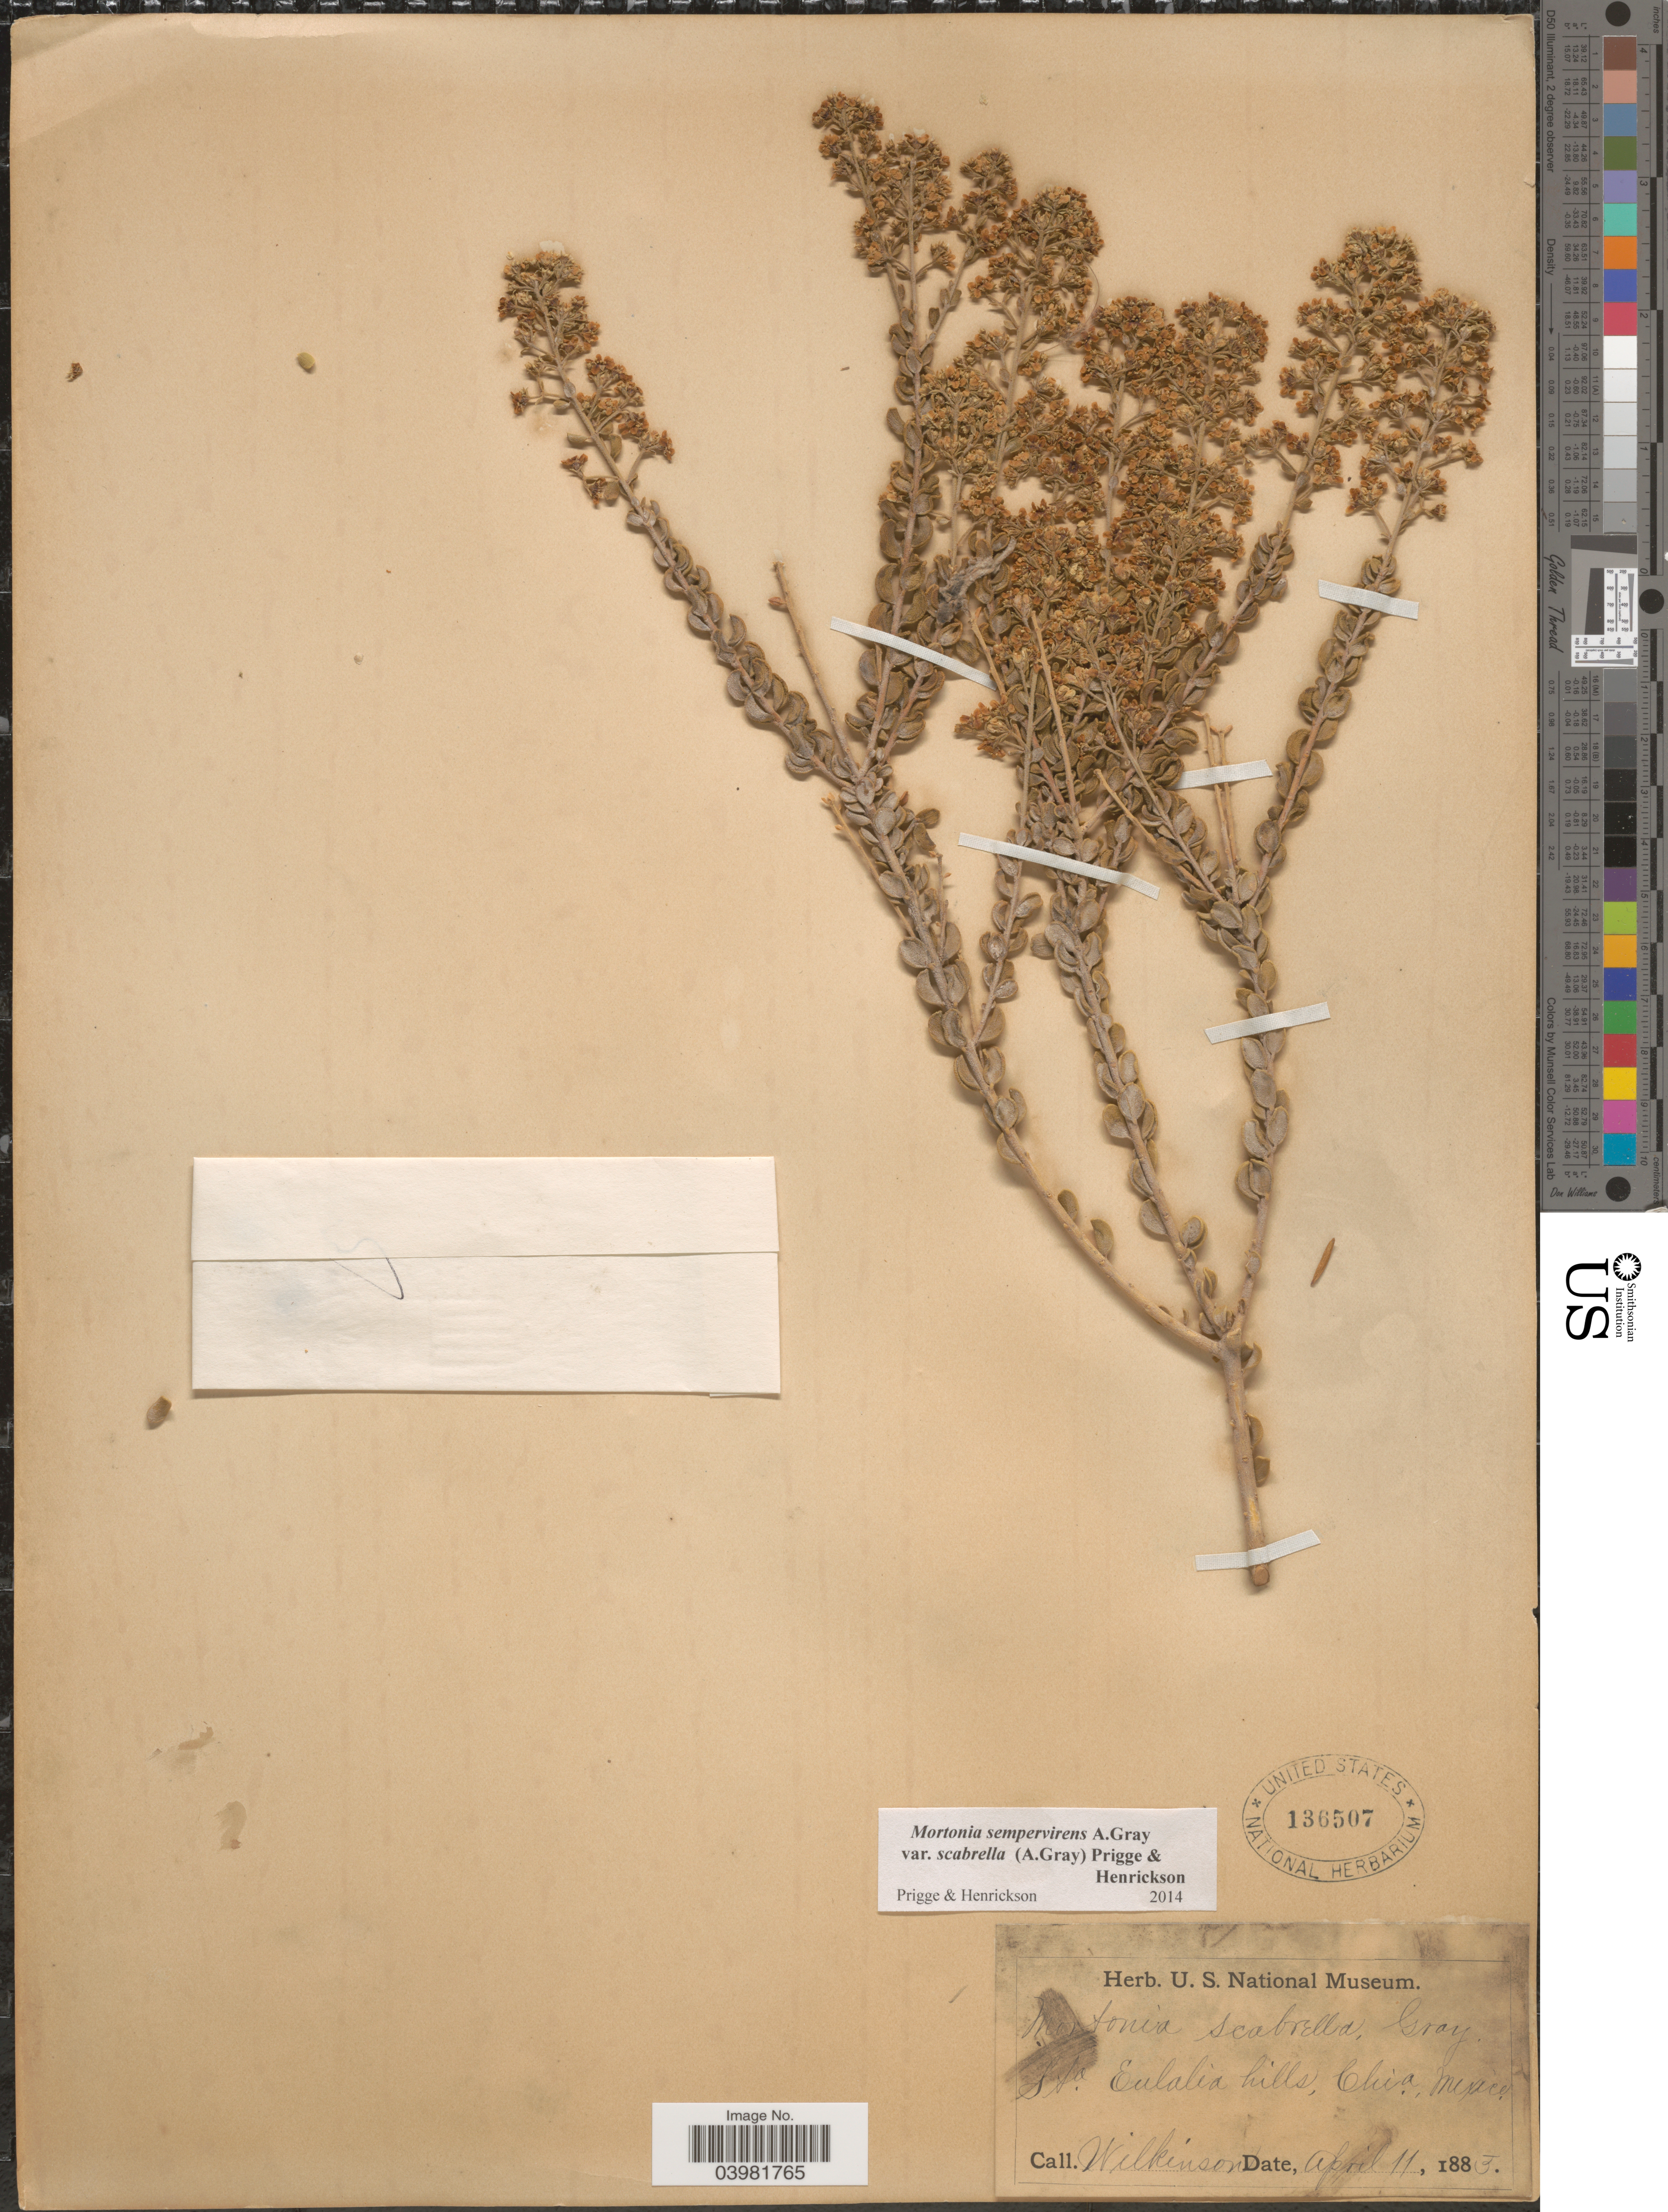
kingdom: Plantae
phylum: Tracheophyta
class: Magnoliopsida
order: Celastrales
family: Celastraceae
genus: Mortonia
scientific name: Mortonia scabrella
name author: A. Gray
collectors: Wilkinson, --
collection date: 1883-04-11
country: Mexico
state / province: Chihuahua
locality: Sta. Eulalia hills.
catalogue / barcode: US 136507